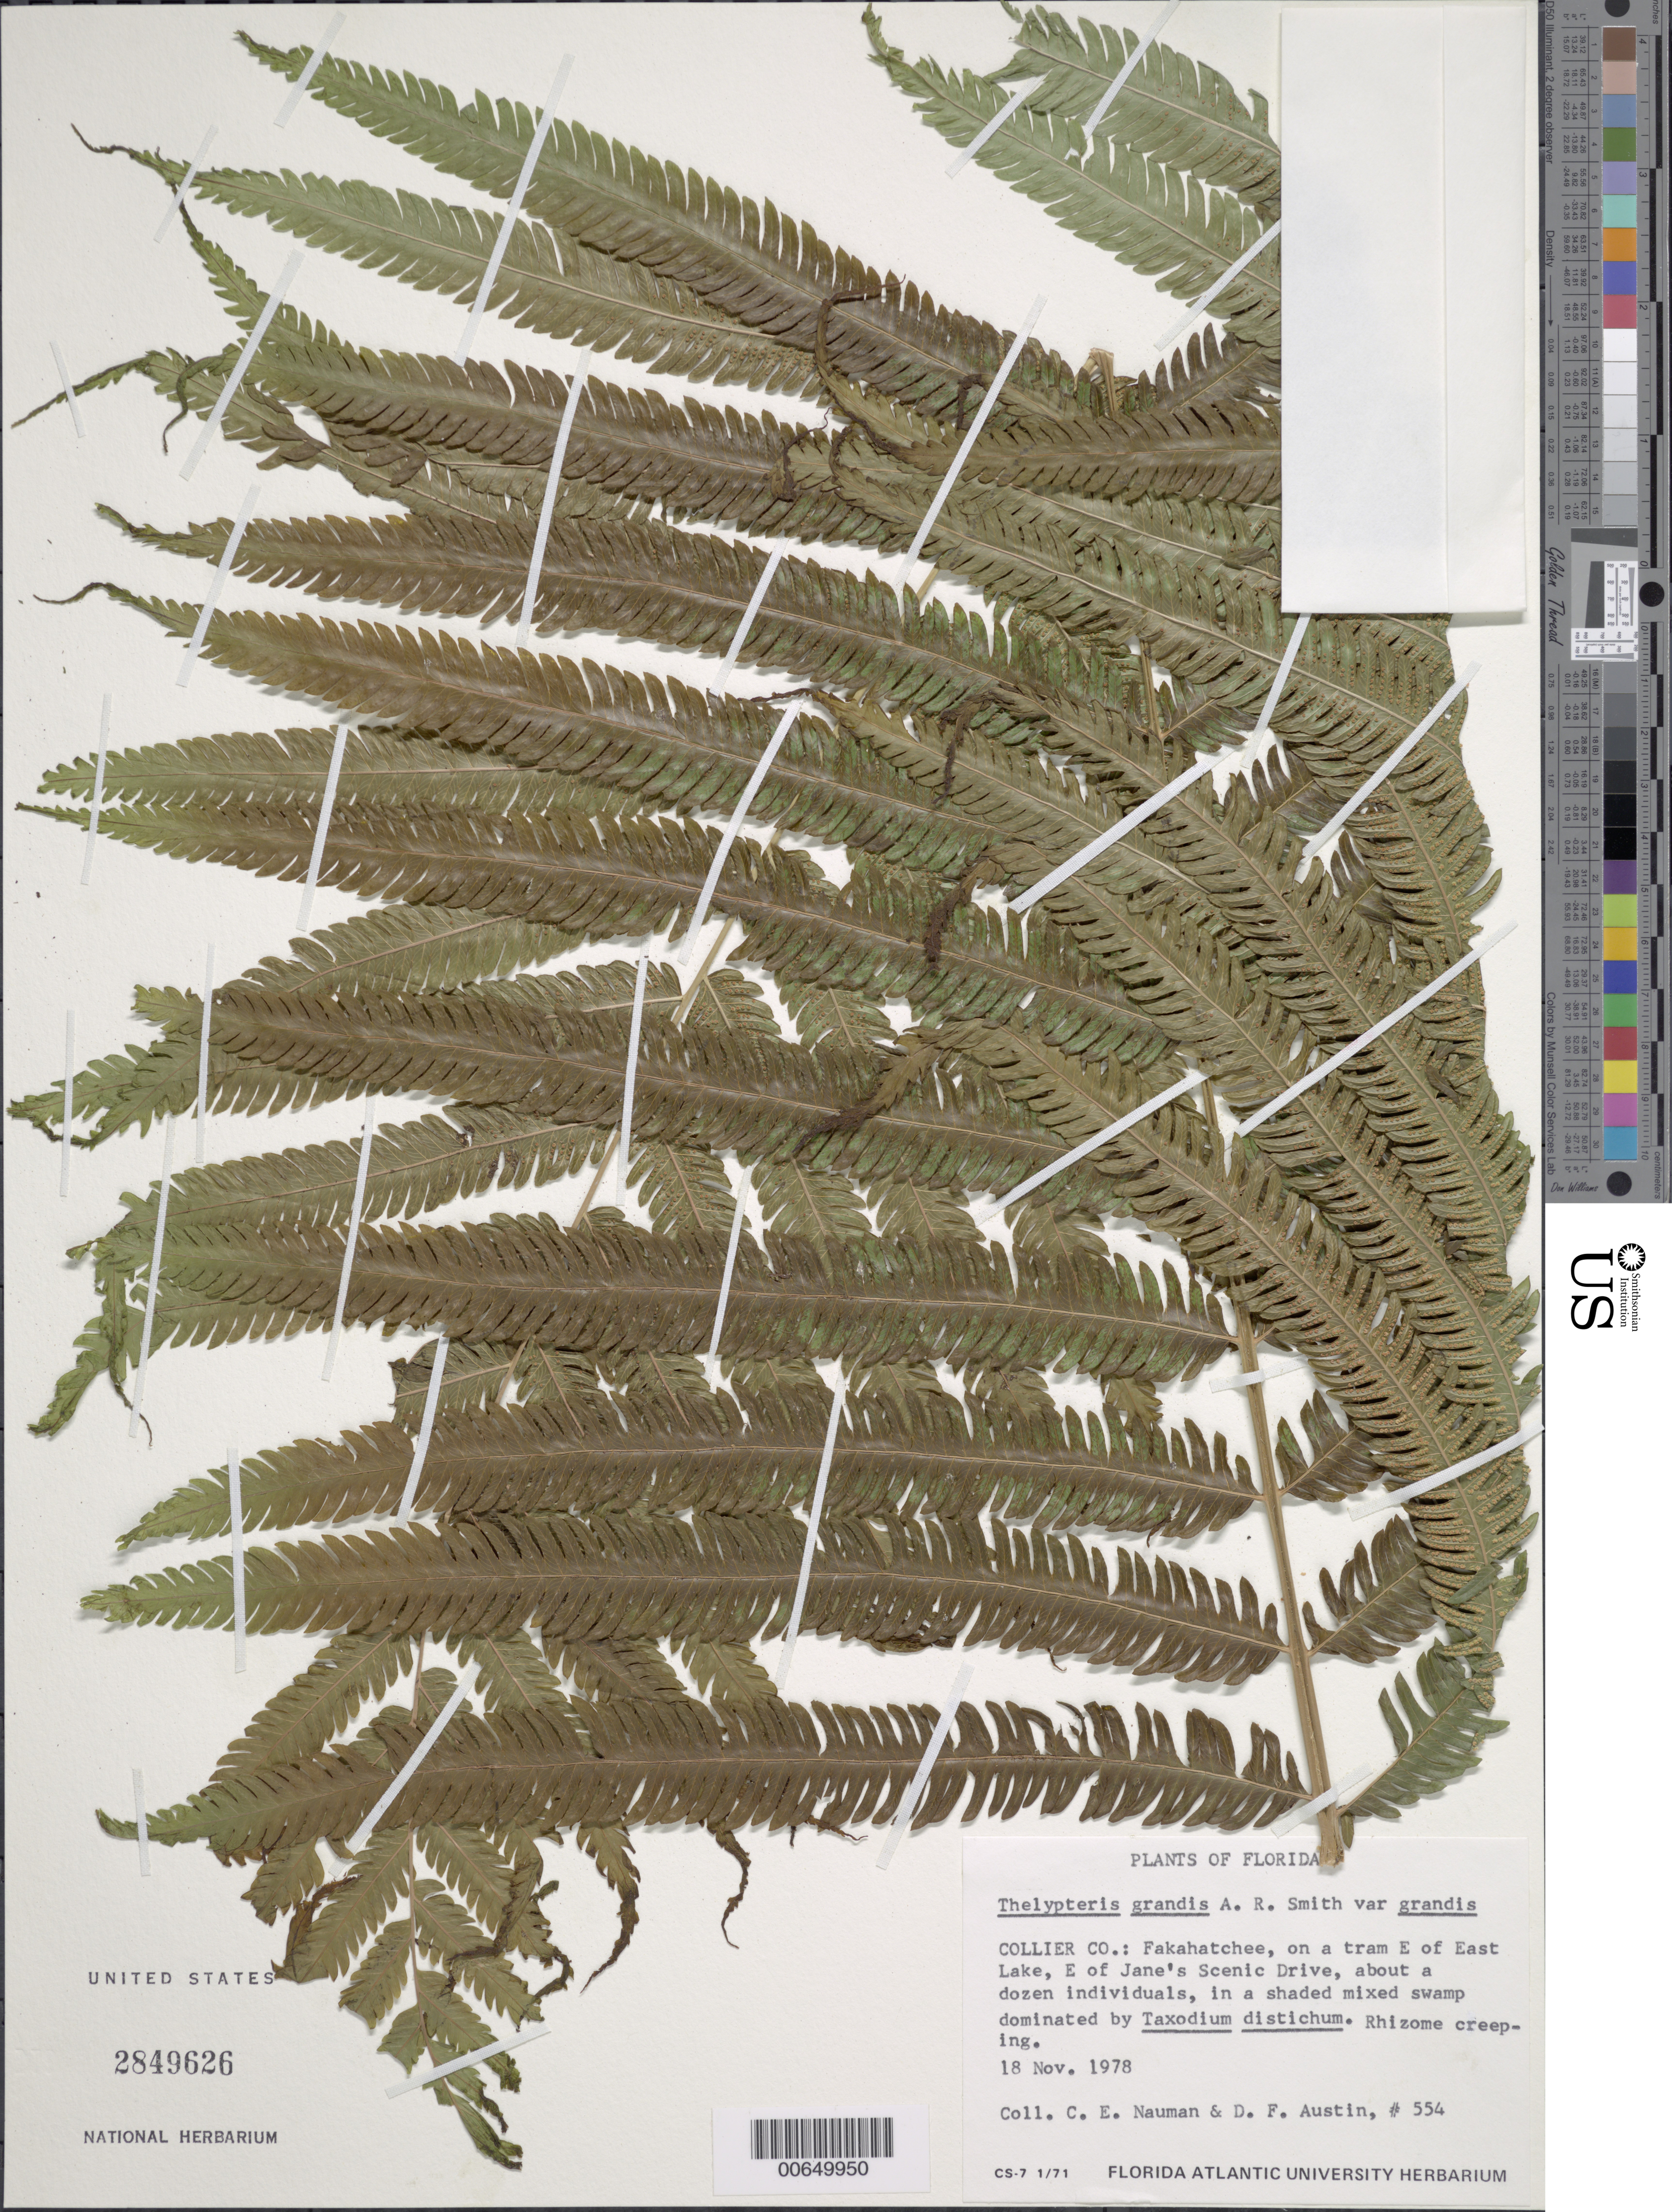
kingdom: Plantae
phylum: Tracheophyta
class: Polypodiopsida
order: Polypodiales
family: Thelypteridaceae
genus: Cyclosorus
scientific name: Cyclosorus grandis (A.R. Sm.) comb. nov., ined 2015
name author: (A.R. Sm.)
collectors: C. E. Nauman & D. Austin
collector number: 554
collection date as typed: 18 Nov 1978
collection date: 1978-11-18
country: United States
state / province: Florida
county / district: Collier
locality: Fakahatchee Strand, on a tram E of East Lake, E of Janes Scenic Drive.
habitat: In a shaded mixed swamp.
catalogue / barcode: US 2849626